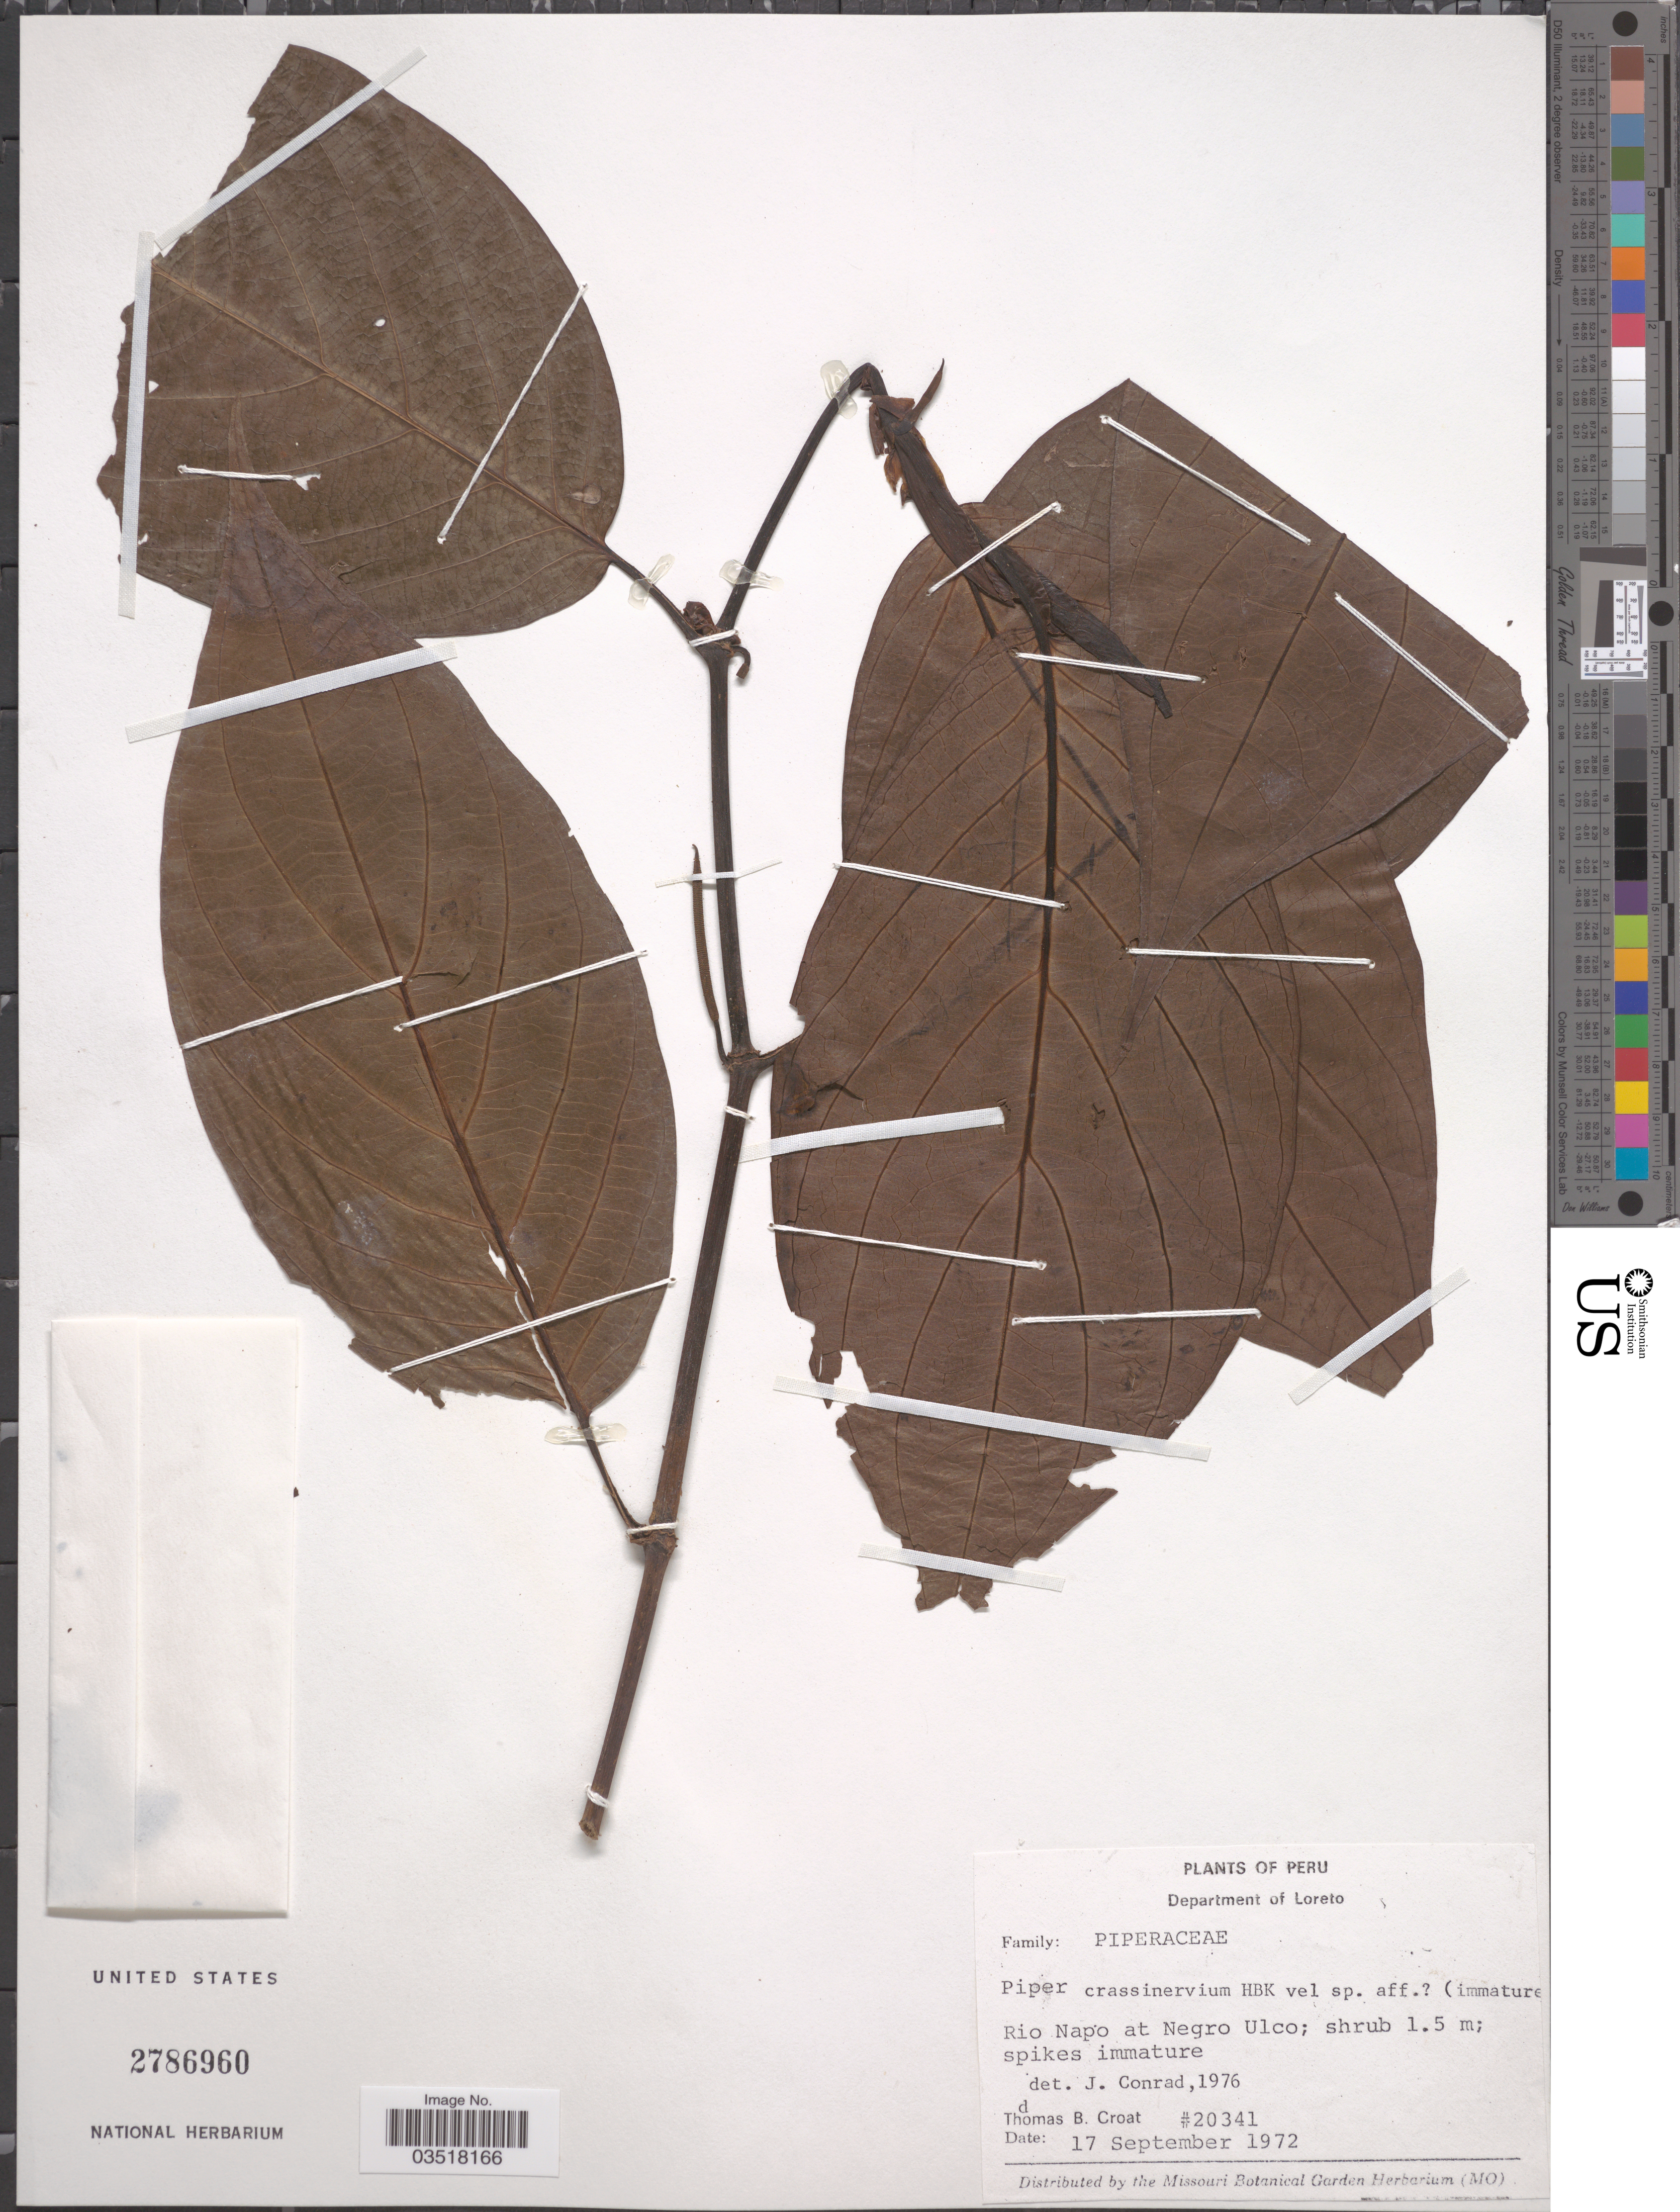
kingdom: Plantae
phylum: Tracheophyta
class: Magnoliopsida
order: Piperales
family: Piperaceae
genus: Piper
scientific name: Piper crassinervium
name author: Kunth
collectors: T. B. Croat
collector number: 20341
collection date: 1972-09-17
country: Peru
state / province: Loreto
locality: Department of Loreto. Rio Napo at Negro Ulco.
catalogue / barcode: US 2786960